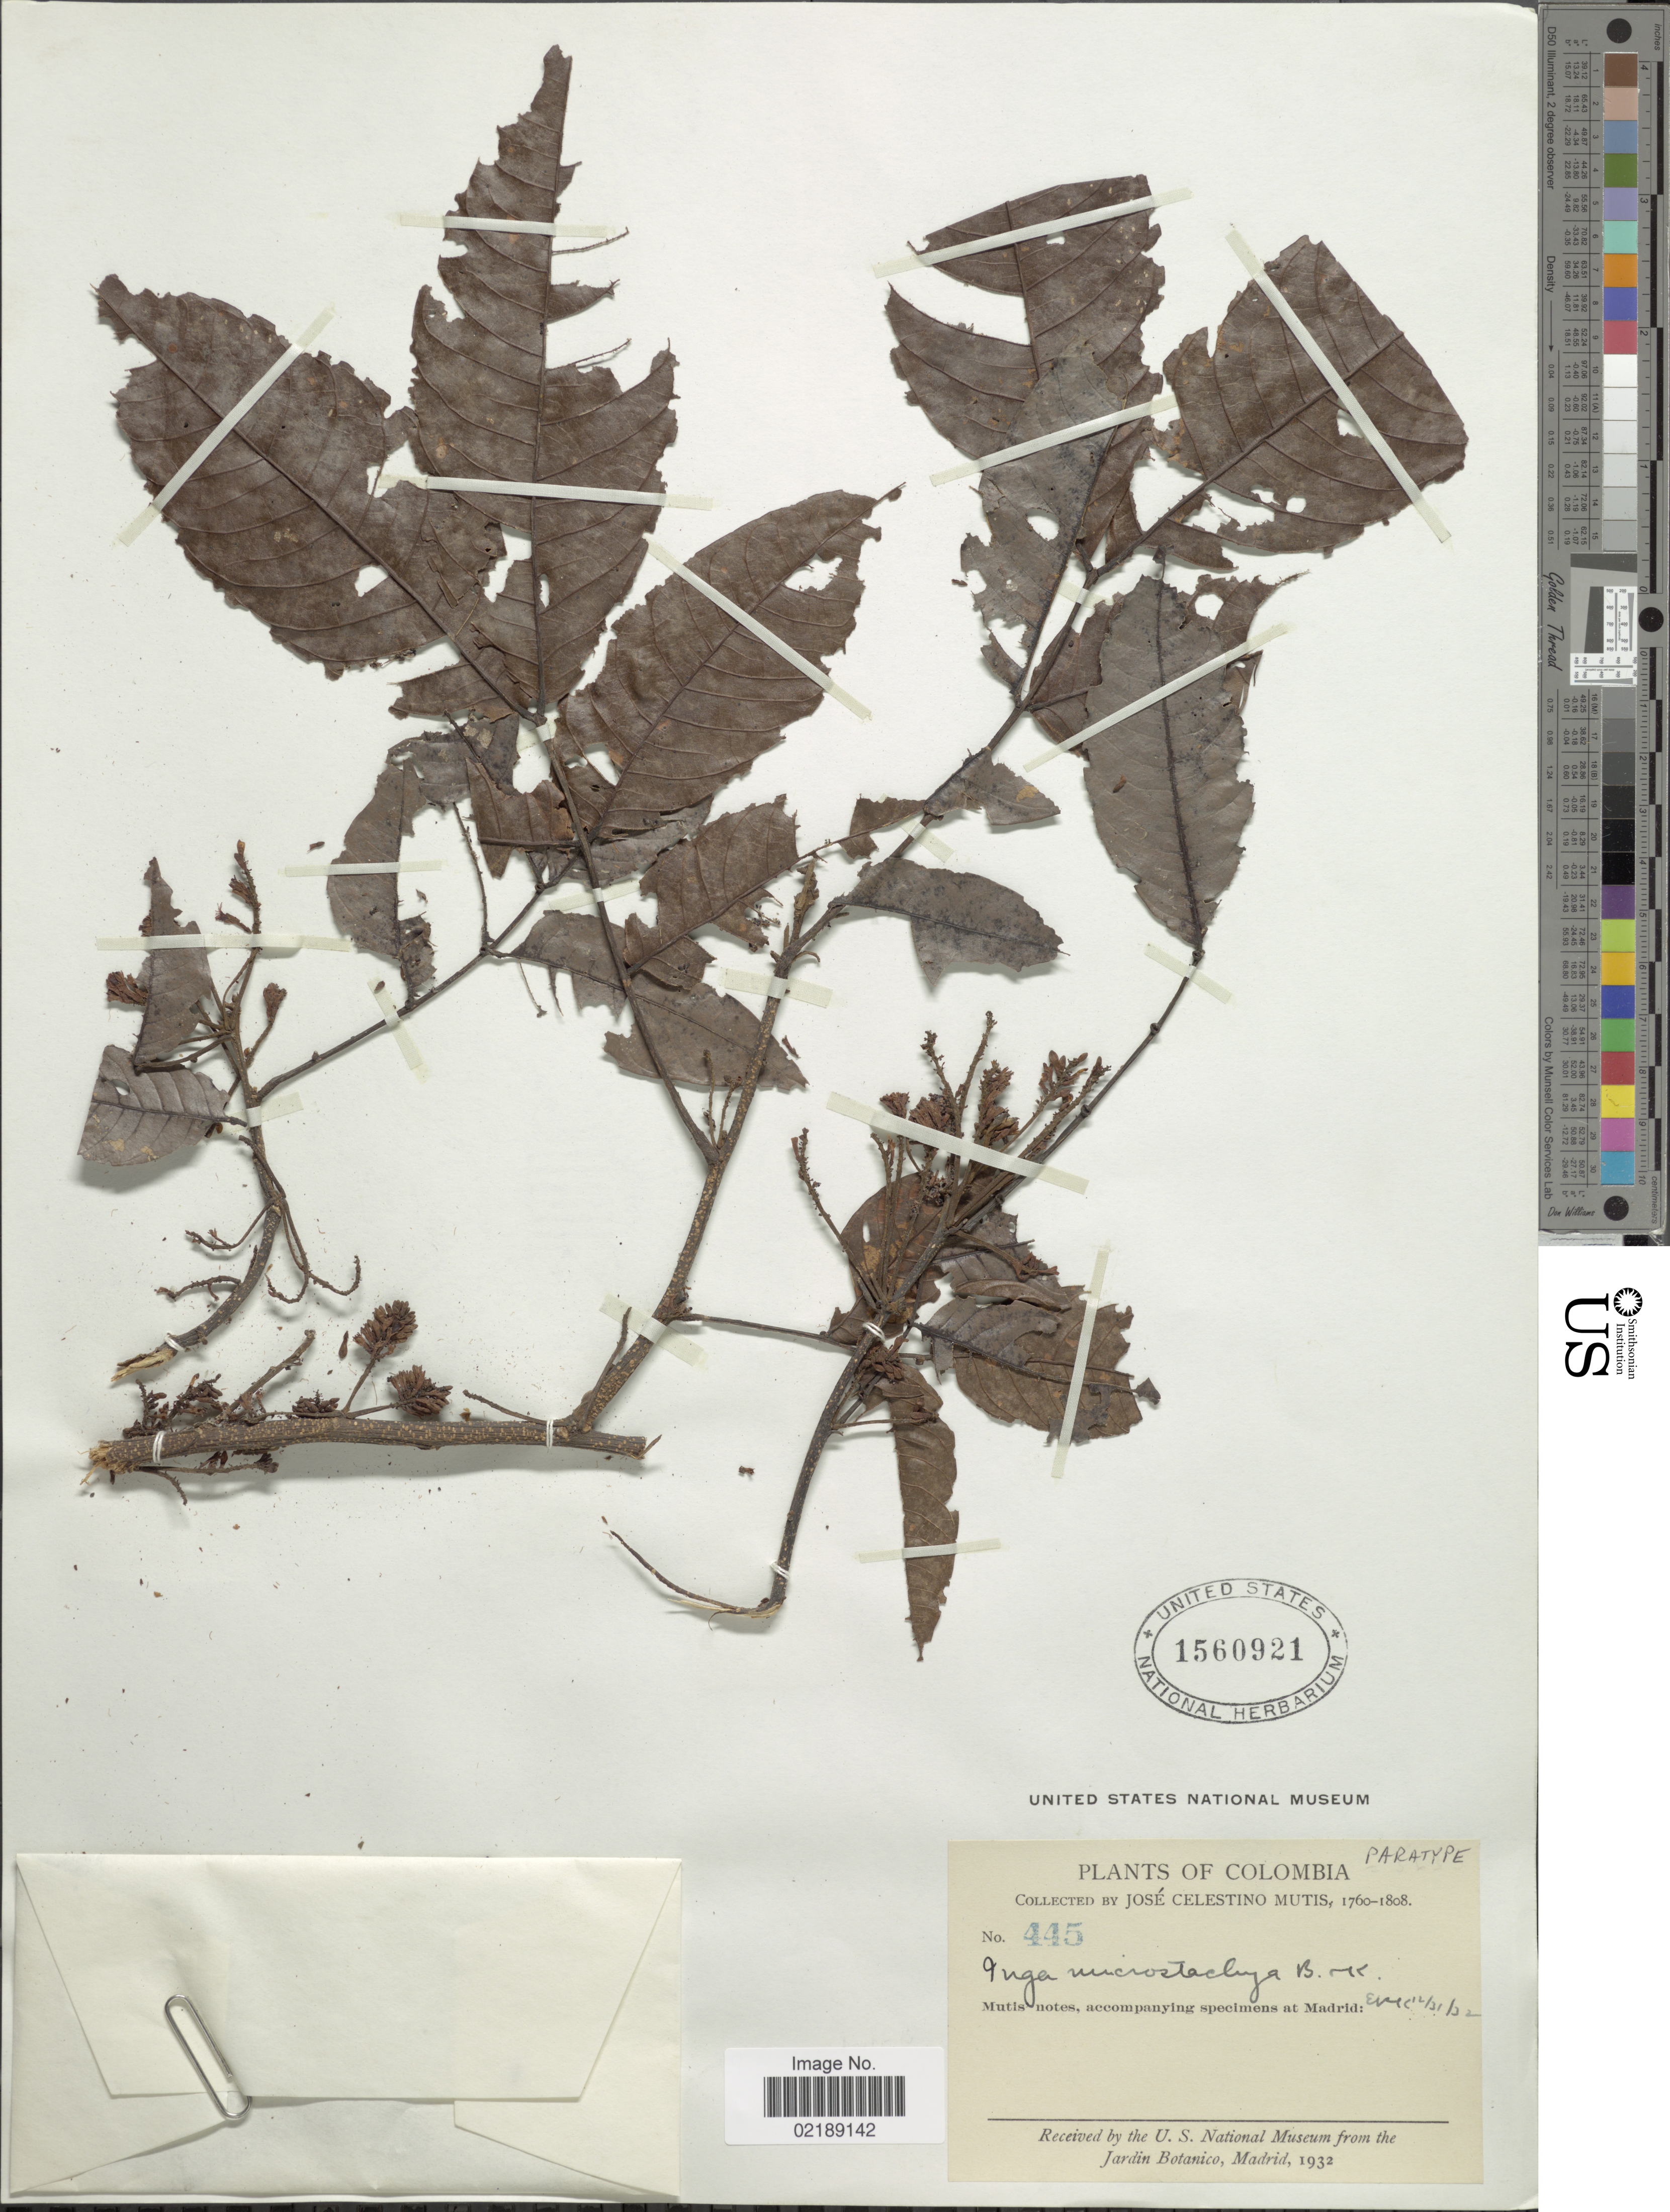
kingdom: Plantae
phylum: Tracheophyta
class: Magnoliopsida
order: Fabales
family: Fabaceae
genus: Inga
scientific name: Inga pezizifera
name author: Benth.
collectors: J. C. B. Mutis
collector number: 445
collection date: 1760/1808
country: Colombia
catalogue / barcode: US 1560921